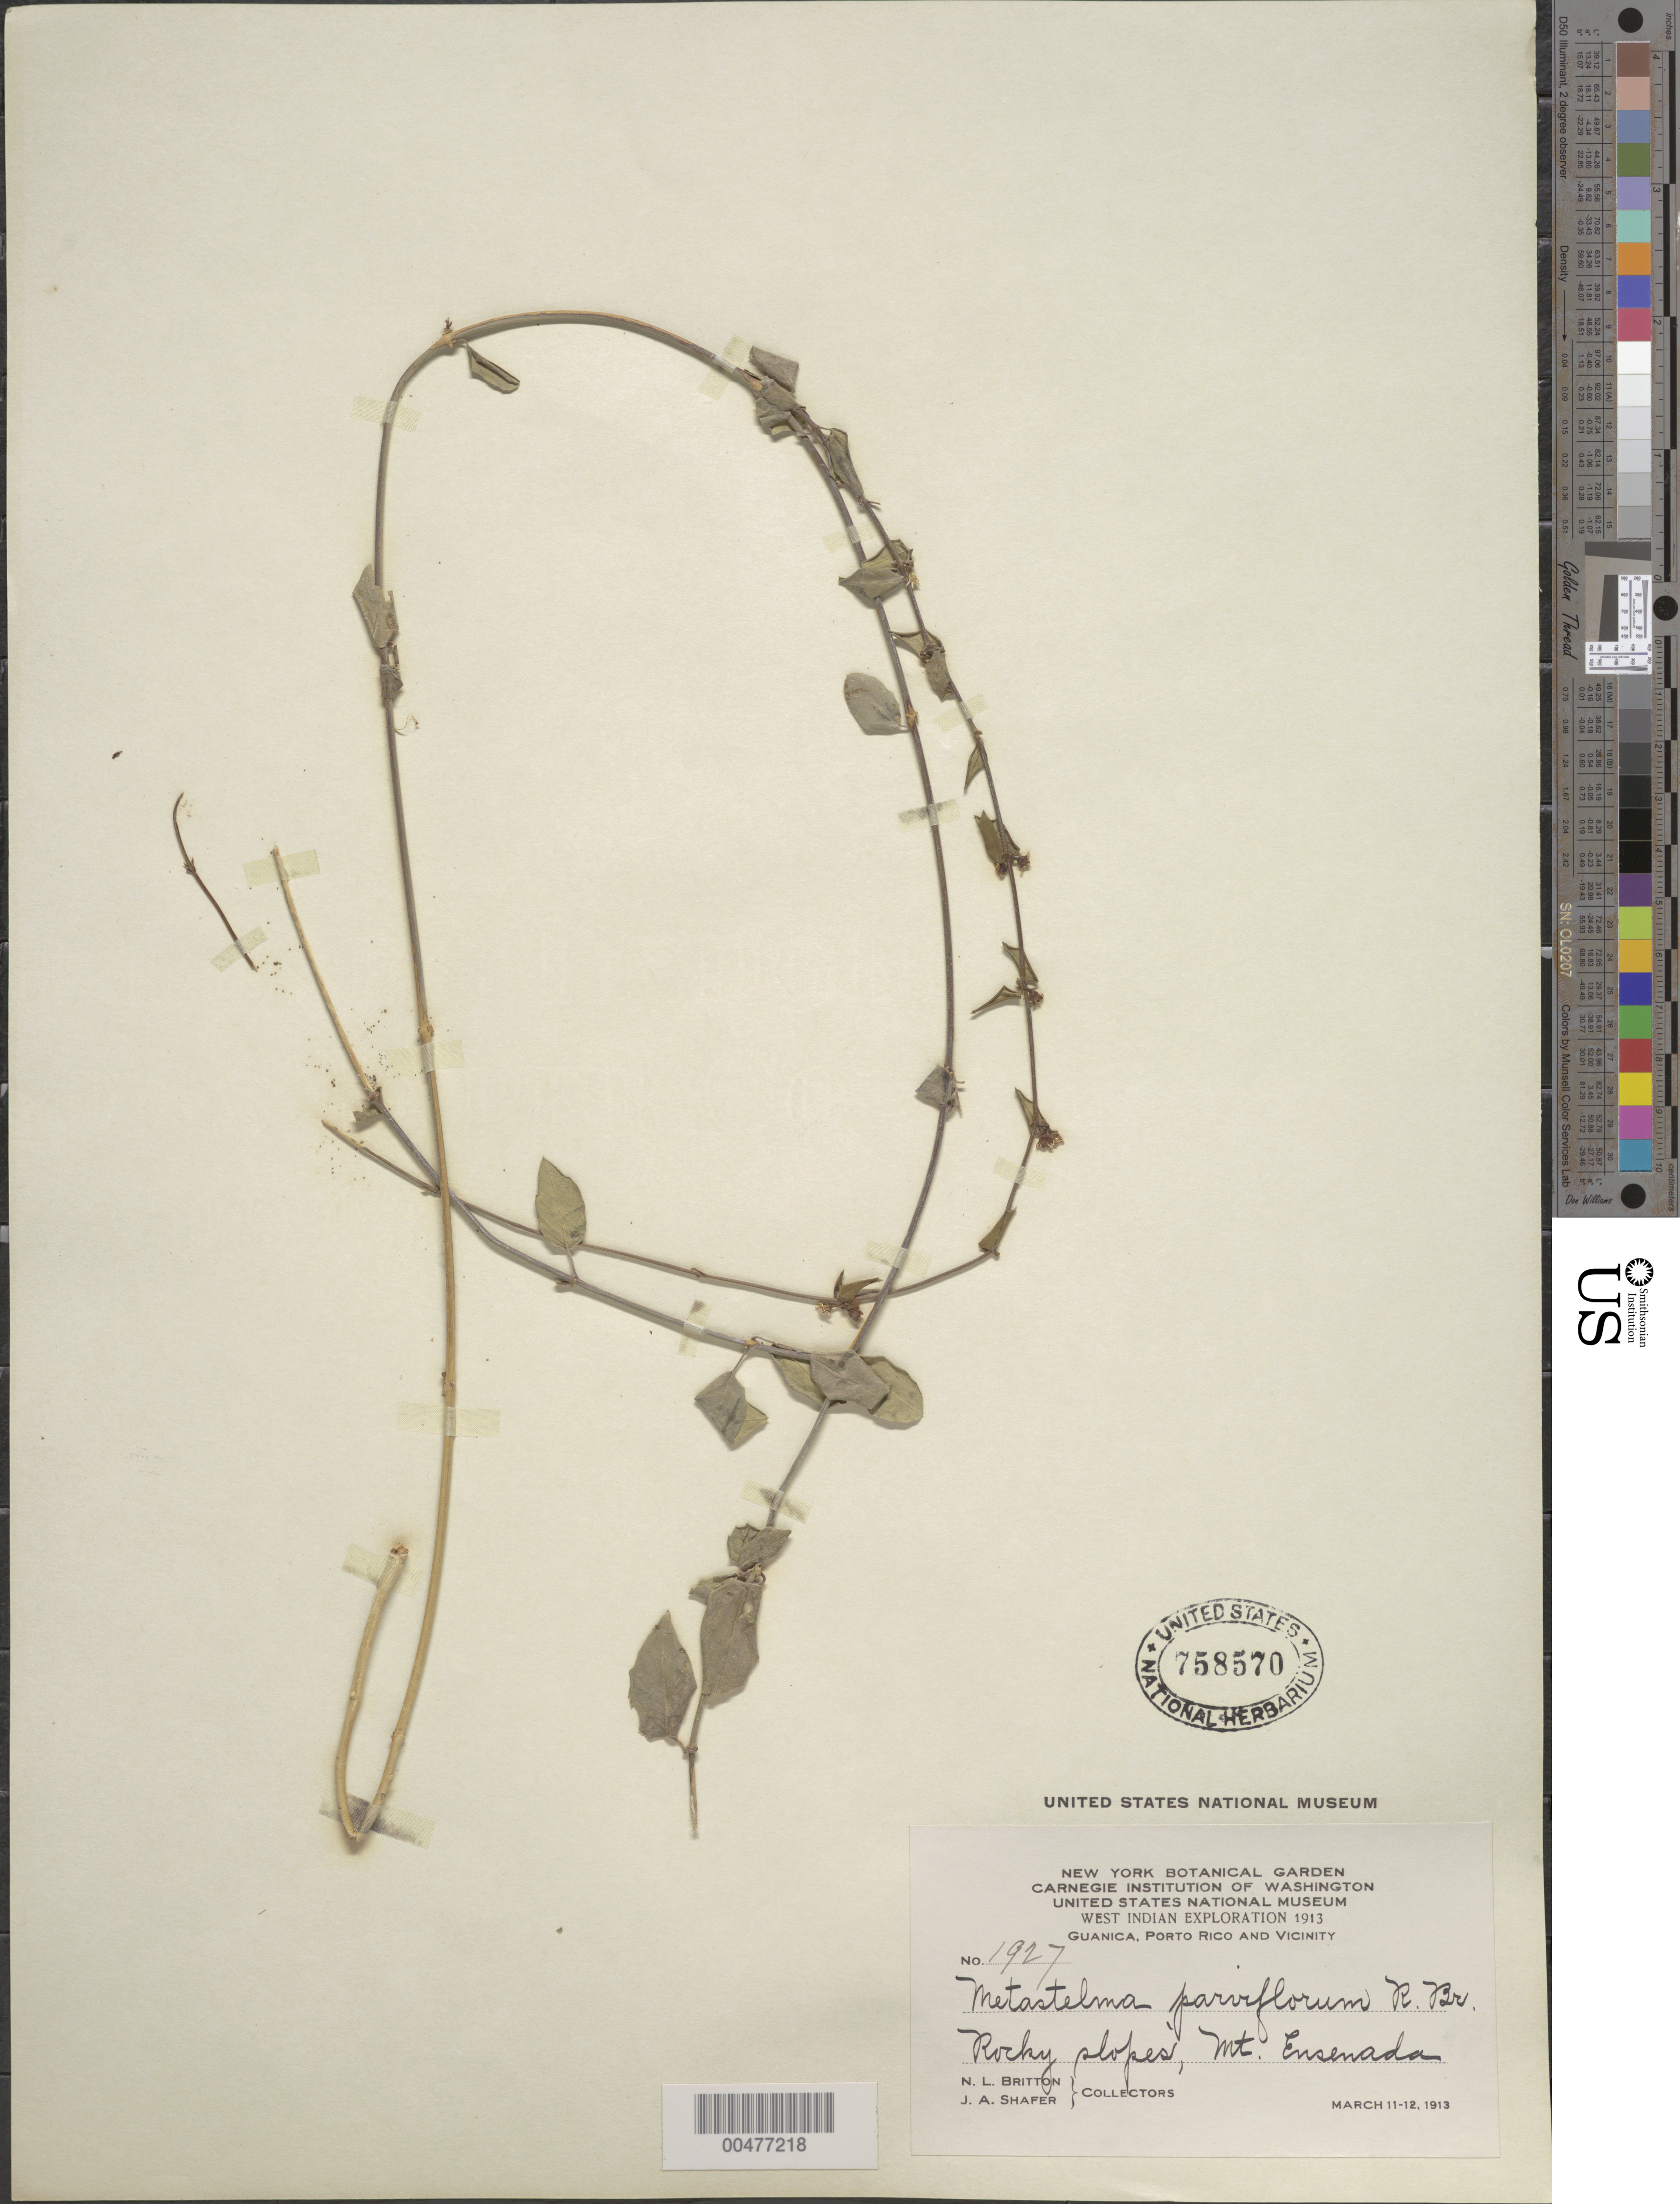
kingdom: Plantae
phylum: Tracheophyta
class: Magnoliopsida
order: Gentianales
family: Apocynaceae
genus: Metastelma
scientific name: Metastelma parviflorum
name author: (Sw.) Schult.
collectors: N. Britton & J. A. Shafer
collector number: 1927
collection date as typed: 11 Mar 1913 to 12 Mar 1913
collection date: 1913-03-11/1913-03-12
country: Puerto Rico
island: Greater Antilles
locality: Mt. Ensenada. Rocky slopes.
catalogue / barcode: US 758570